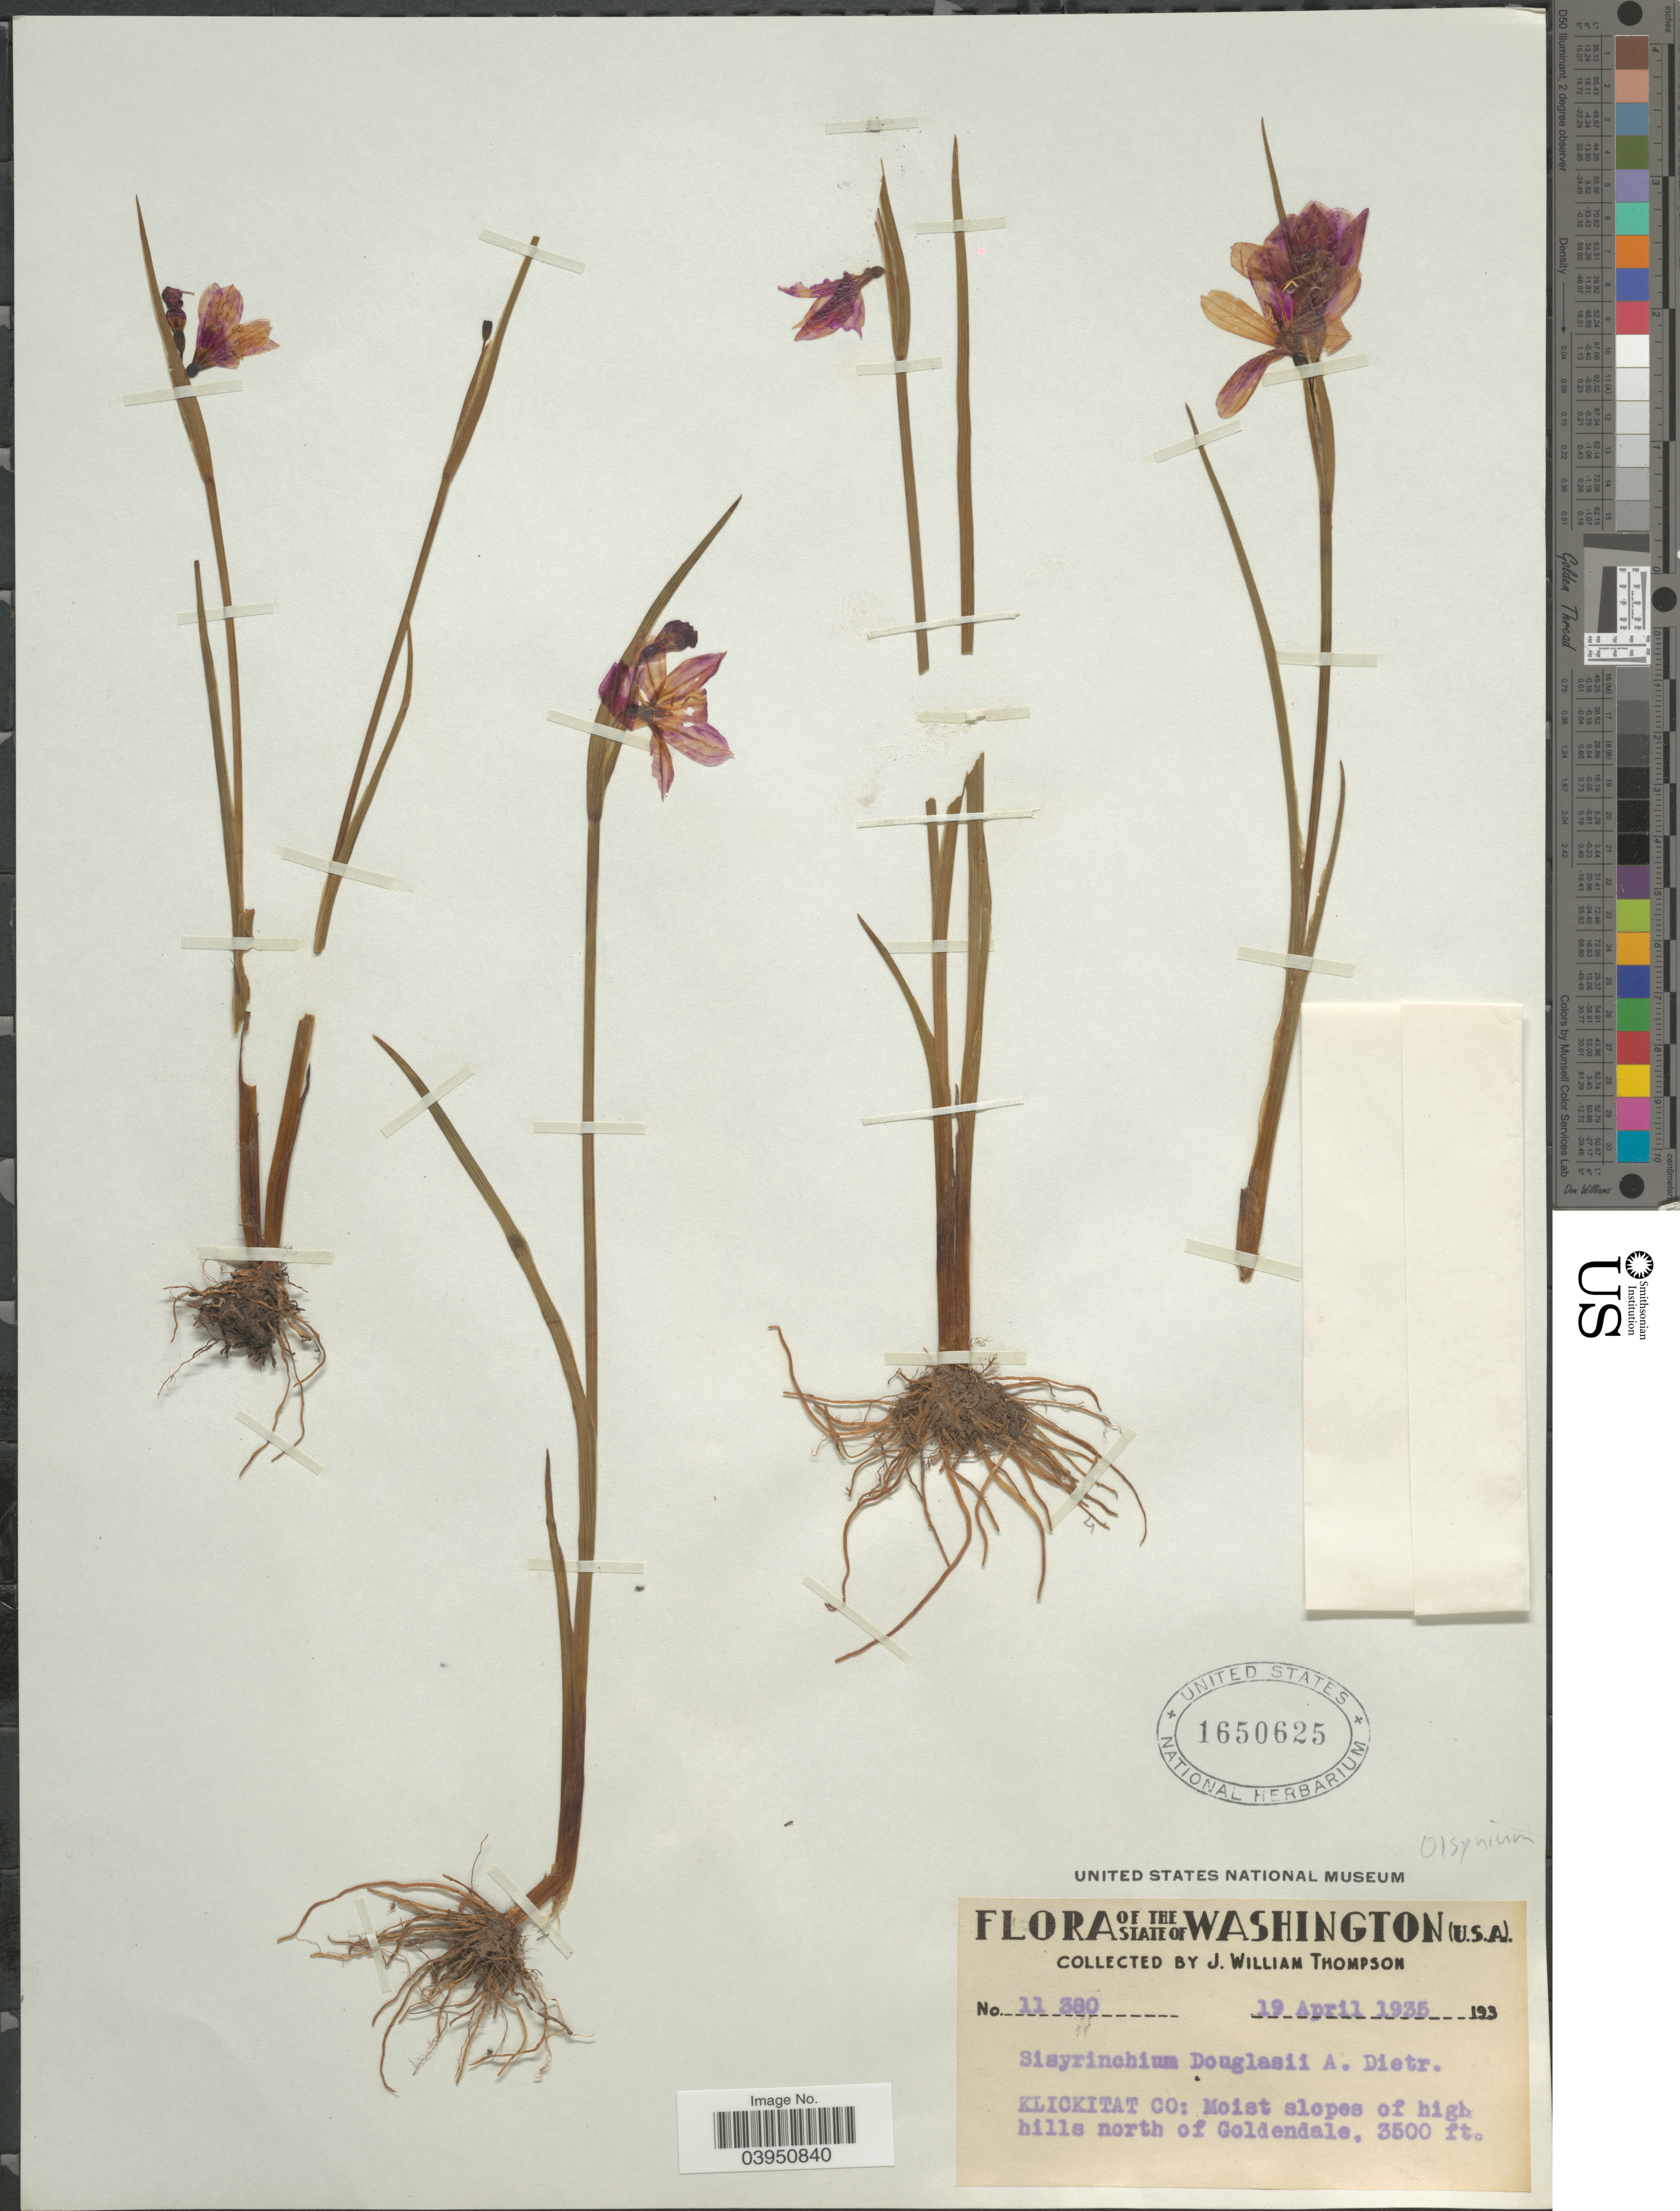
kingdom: Plantae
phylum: Tracheophyta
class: Liliopsida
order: Asparagales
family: Iridaceae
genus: Sisyrinchium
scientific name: Sisyrinchium douglasii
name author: A. Dietr.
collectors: J. W. Thompson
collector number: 11380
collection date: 1935-04-19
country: United States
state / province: Washington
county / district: Klickitat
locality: Klickitat Co: Moist slopes of high hills north of Goldendale.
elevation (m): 1067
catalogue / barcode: US 1650625